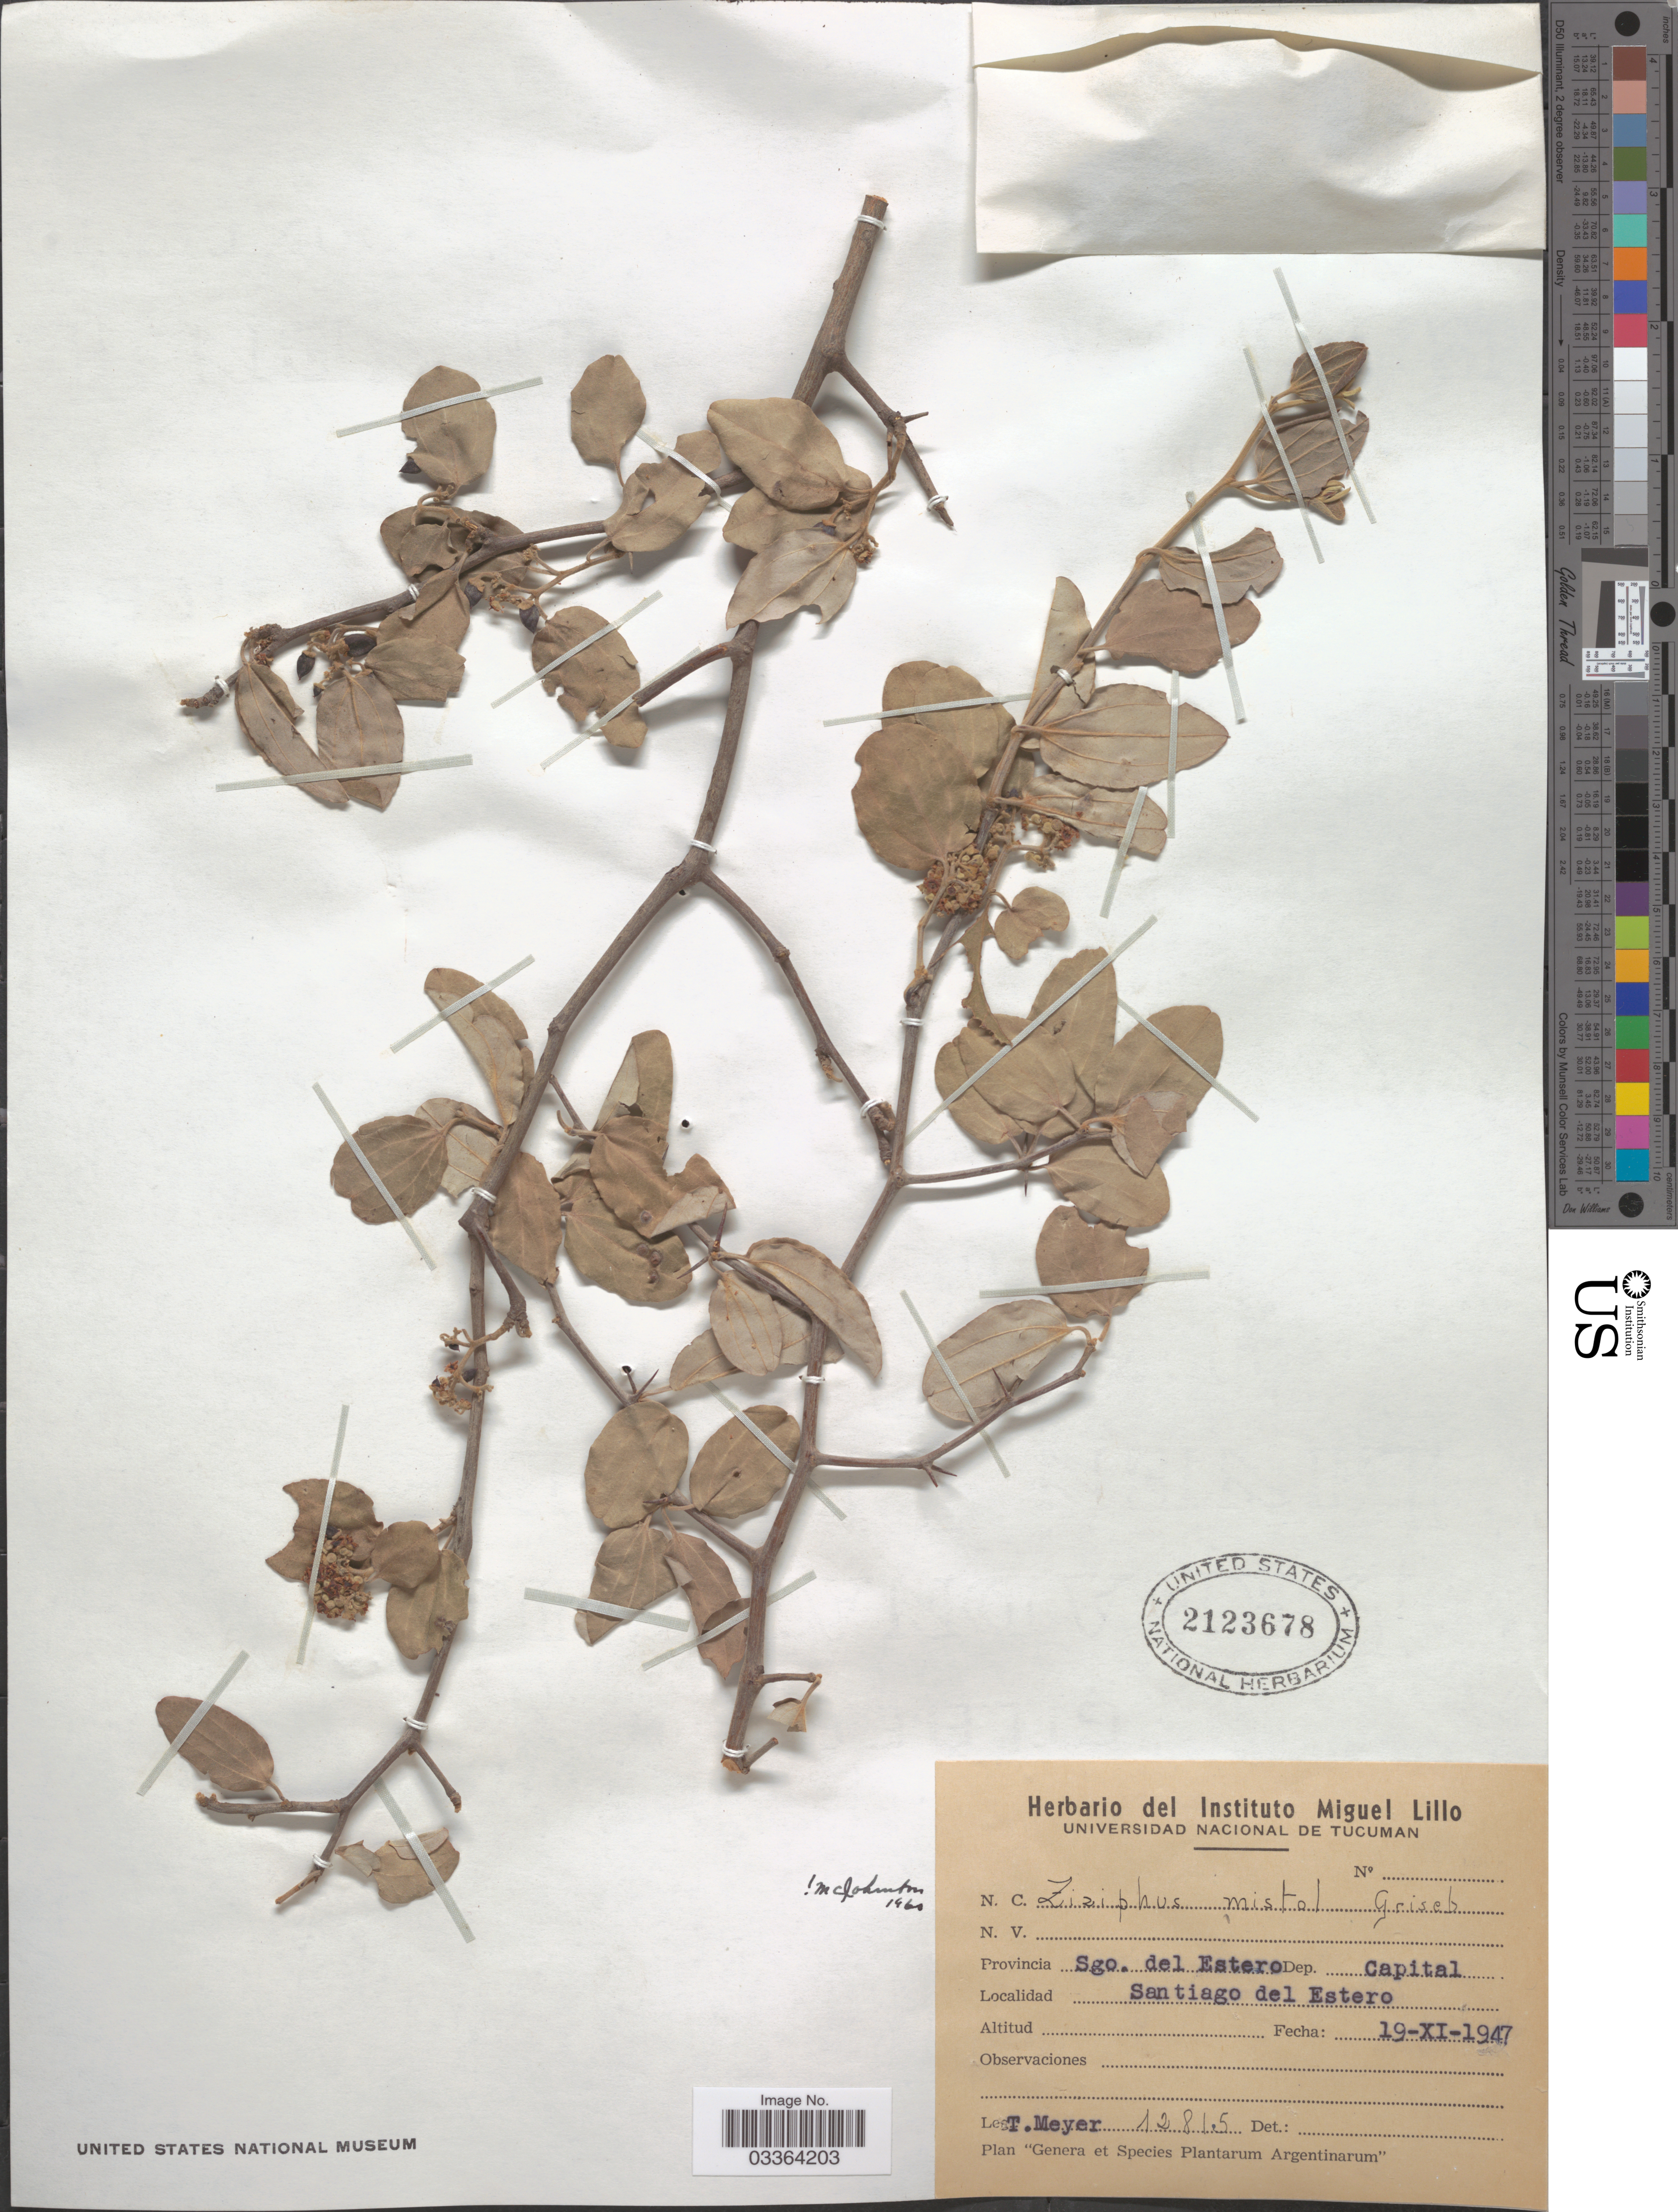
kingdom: Plantae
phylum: Tracheophyta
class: Magnoliopsida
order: Rosales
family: Rhamnaceae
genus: Sarcomphalus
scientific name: Sarcomphalus mistol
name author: (Griseb.) Hauenschild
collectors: T. Meyer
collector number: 12815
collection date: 1947-11-19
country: Argentina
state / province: Santiago del Estero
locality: Dep. Capital, Santiago del Estero.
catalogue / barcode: US 2123678